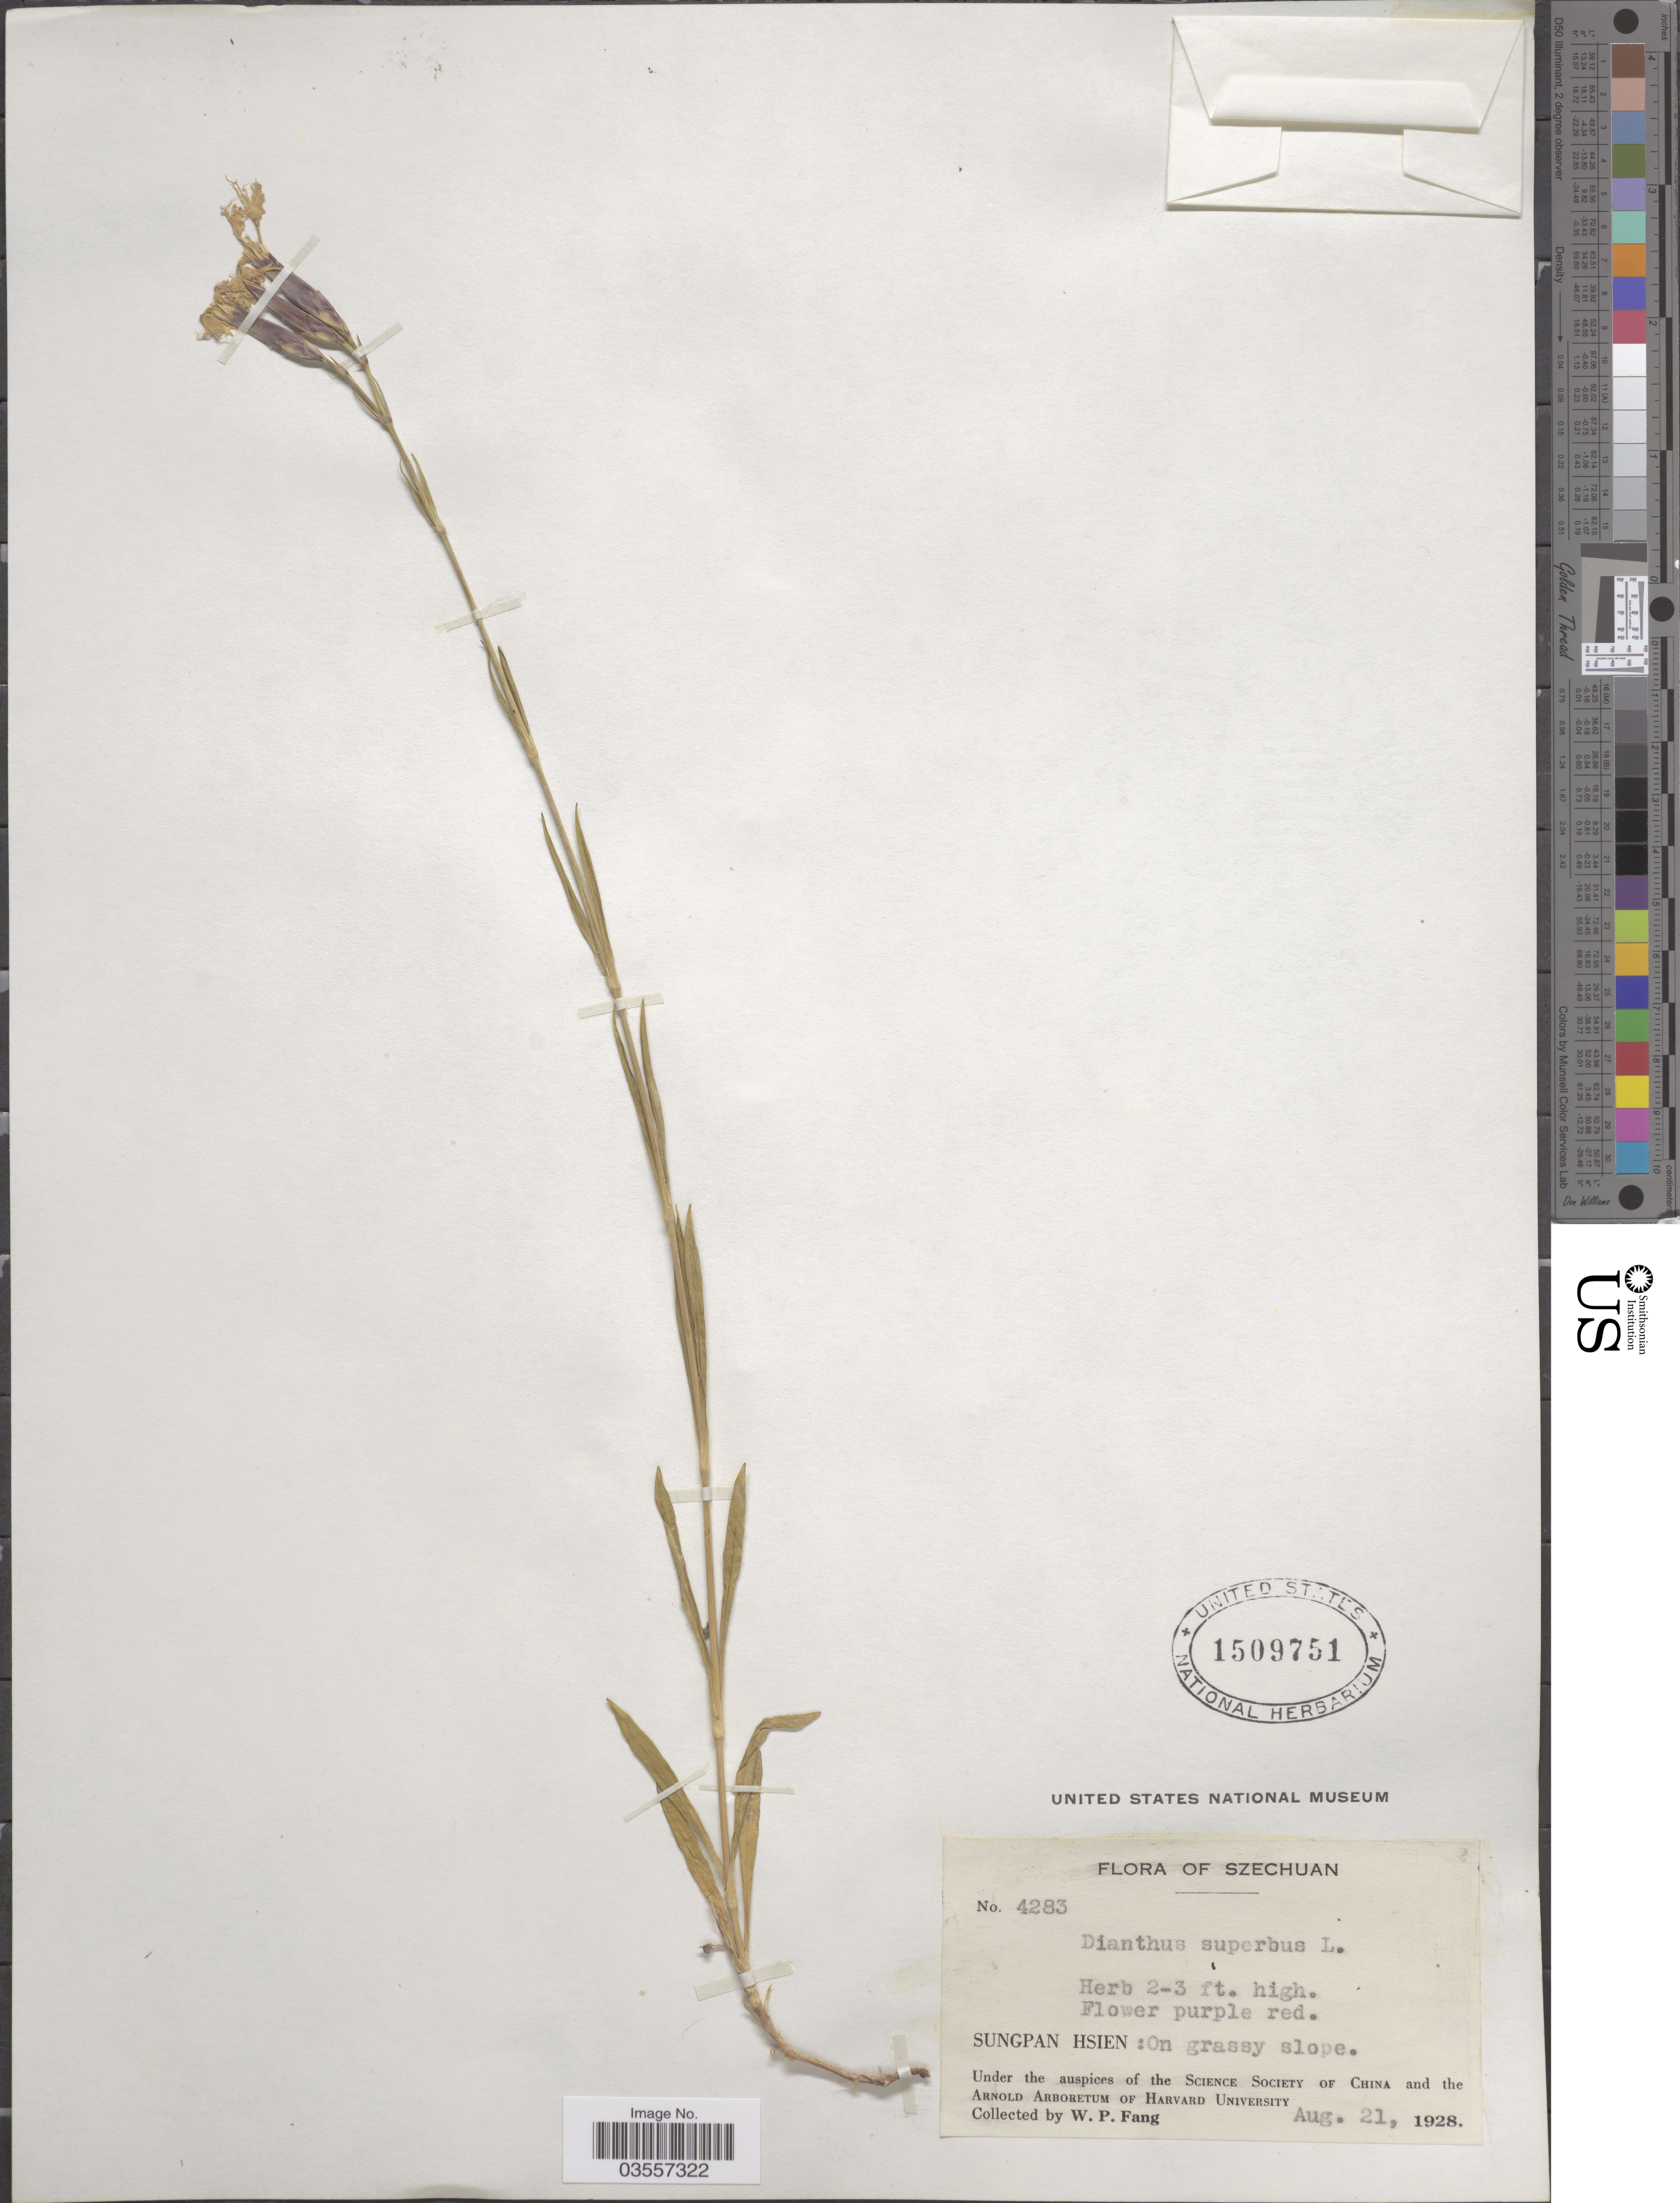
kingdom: Plantae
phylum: Tracheophyta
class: Magnoliopsida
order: Caryophyllales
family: Caryophyllaceae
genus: Dianthus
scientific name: Dianthus superbus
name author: L.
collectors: W. P. Fang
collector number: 4283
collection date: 1928-08-21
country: China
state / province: Sichuan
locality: Szechuan. Sungpan Hsien.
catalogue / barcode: US 1509751